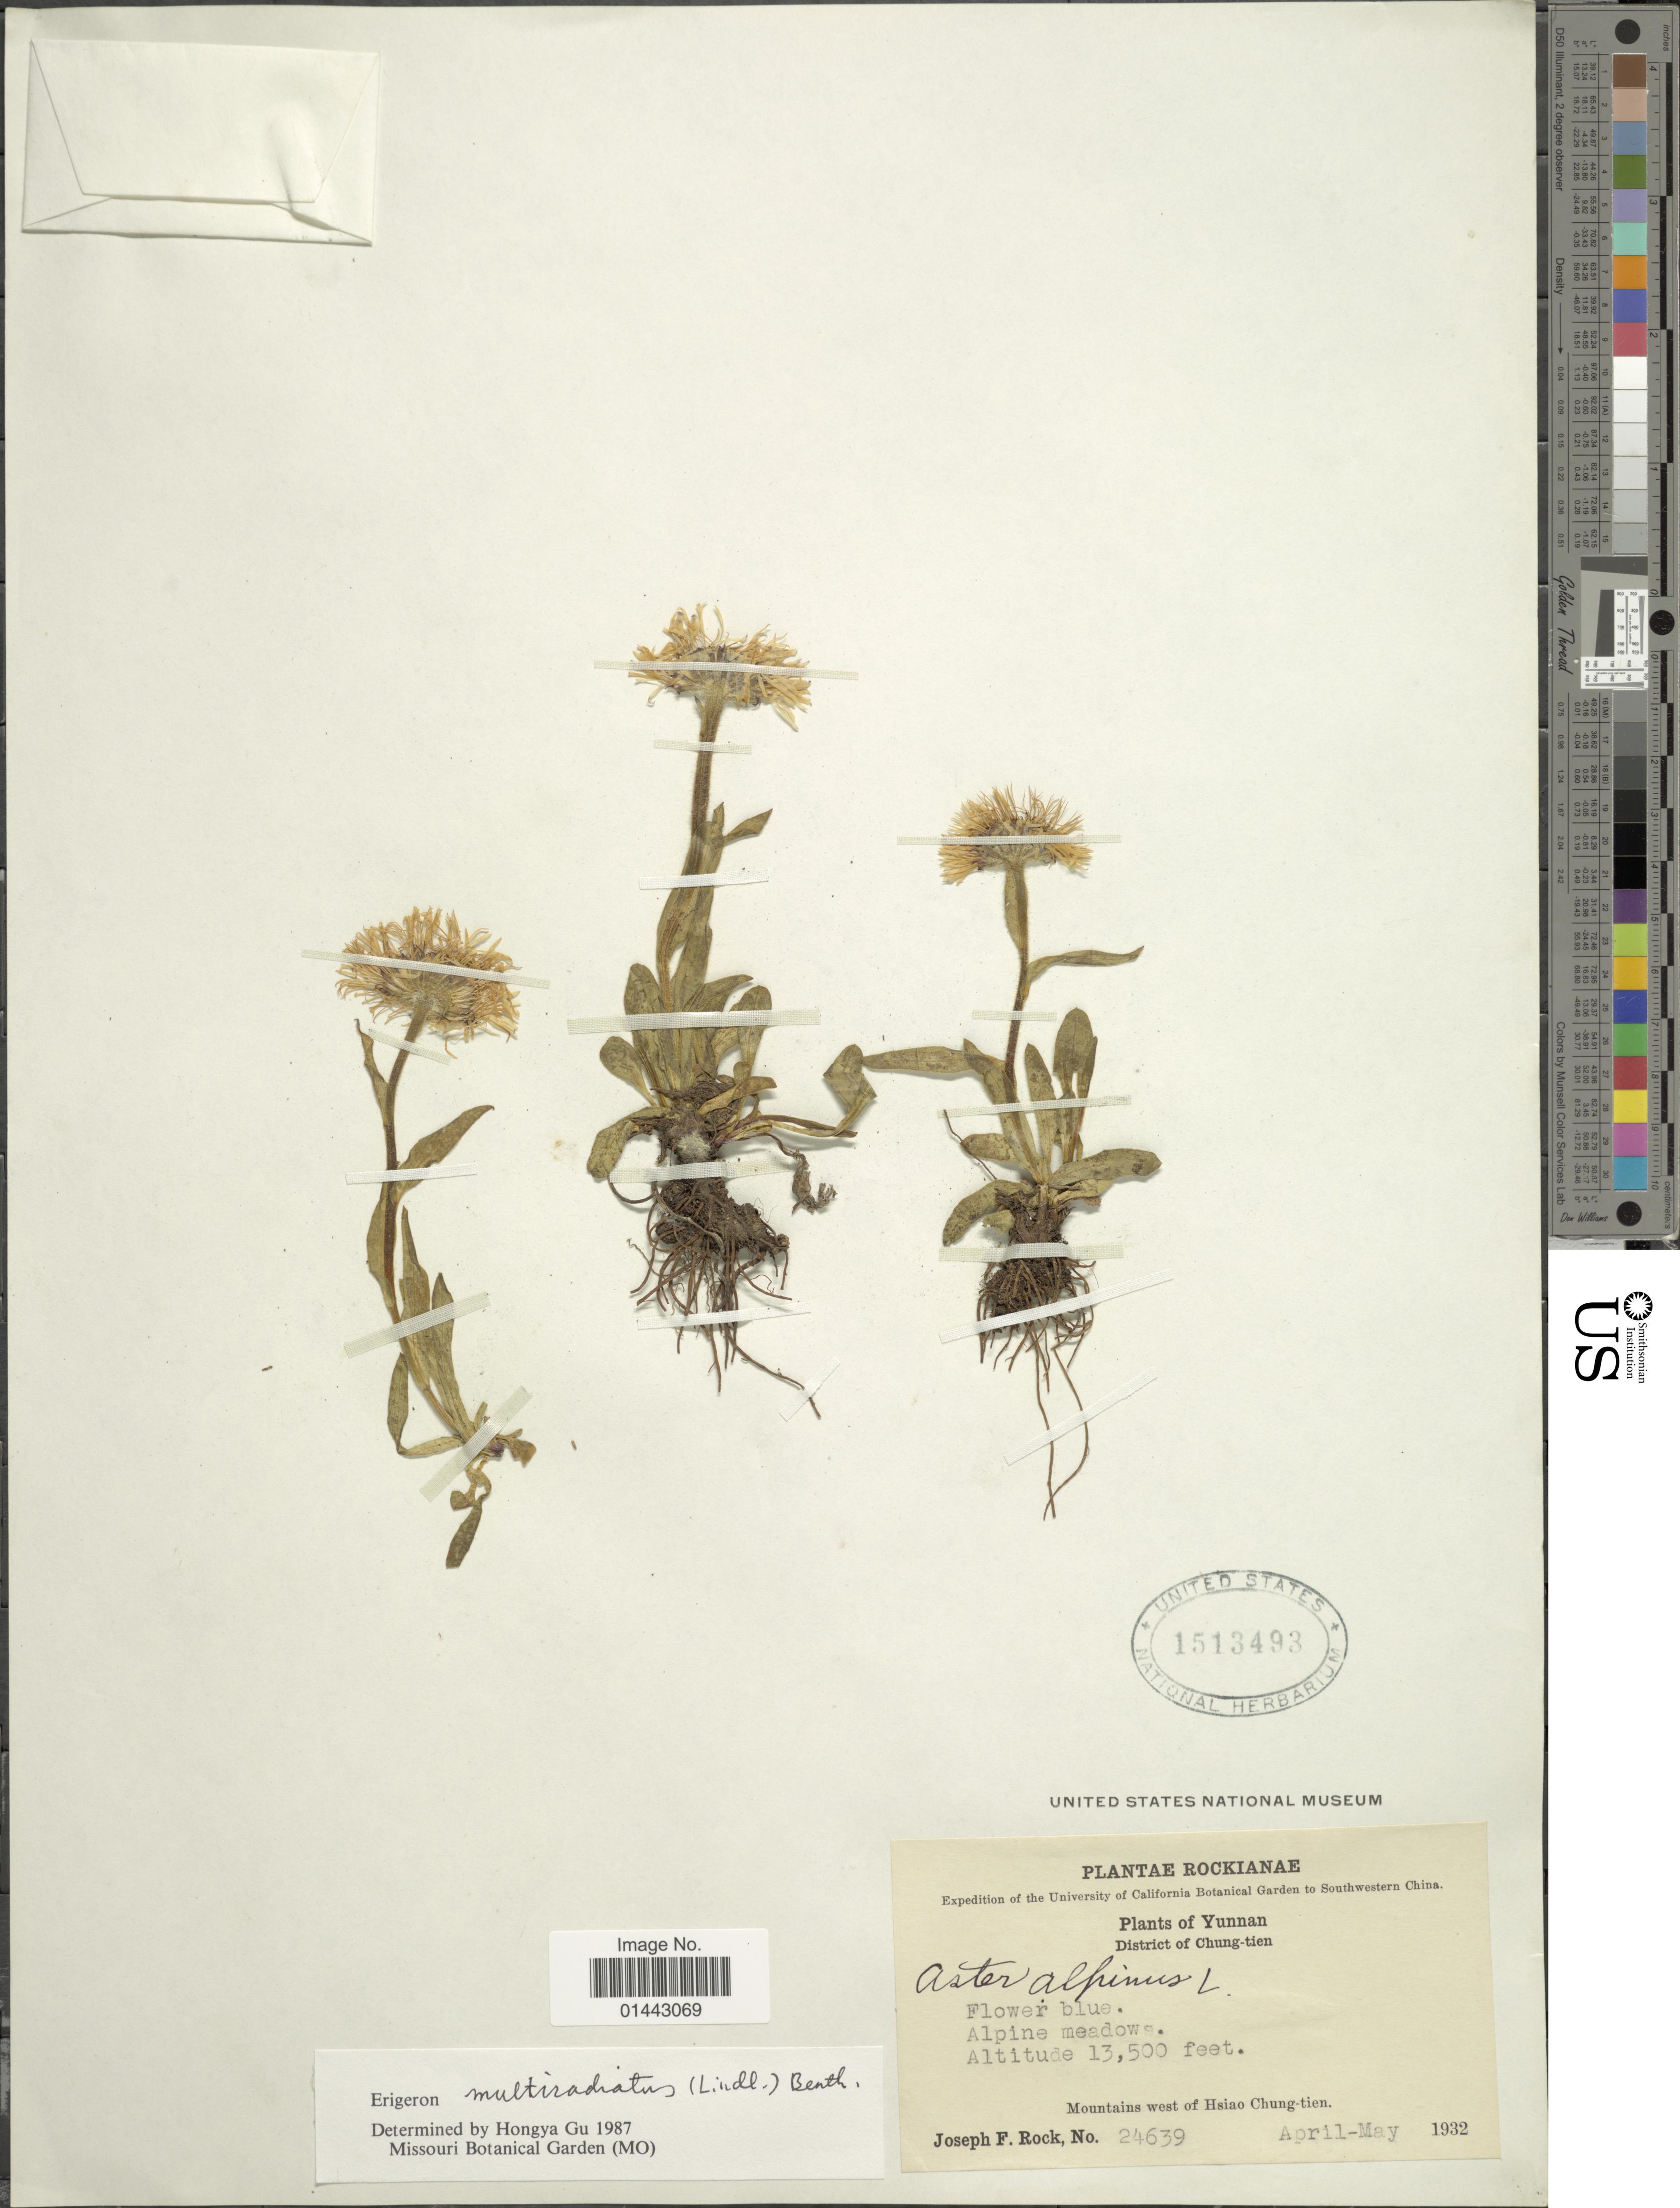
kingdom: Plantae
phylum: Tracheophyta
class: Magnoliopsida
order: Asterales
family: Asteraceae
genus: Erigeron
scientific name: Erigeron multiradiatus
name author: (Lindl. ex DC.) Benth. ex C.B. Clarke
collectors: J. F. Rock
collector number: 24639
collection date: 1932-04/1932-05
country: China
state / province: Yunnan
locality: District of Chung-tien, mountains west of Hsiao Chung-tien.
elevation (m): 4115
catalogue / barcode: US 1513493